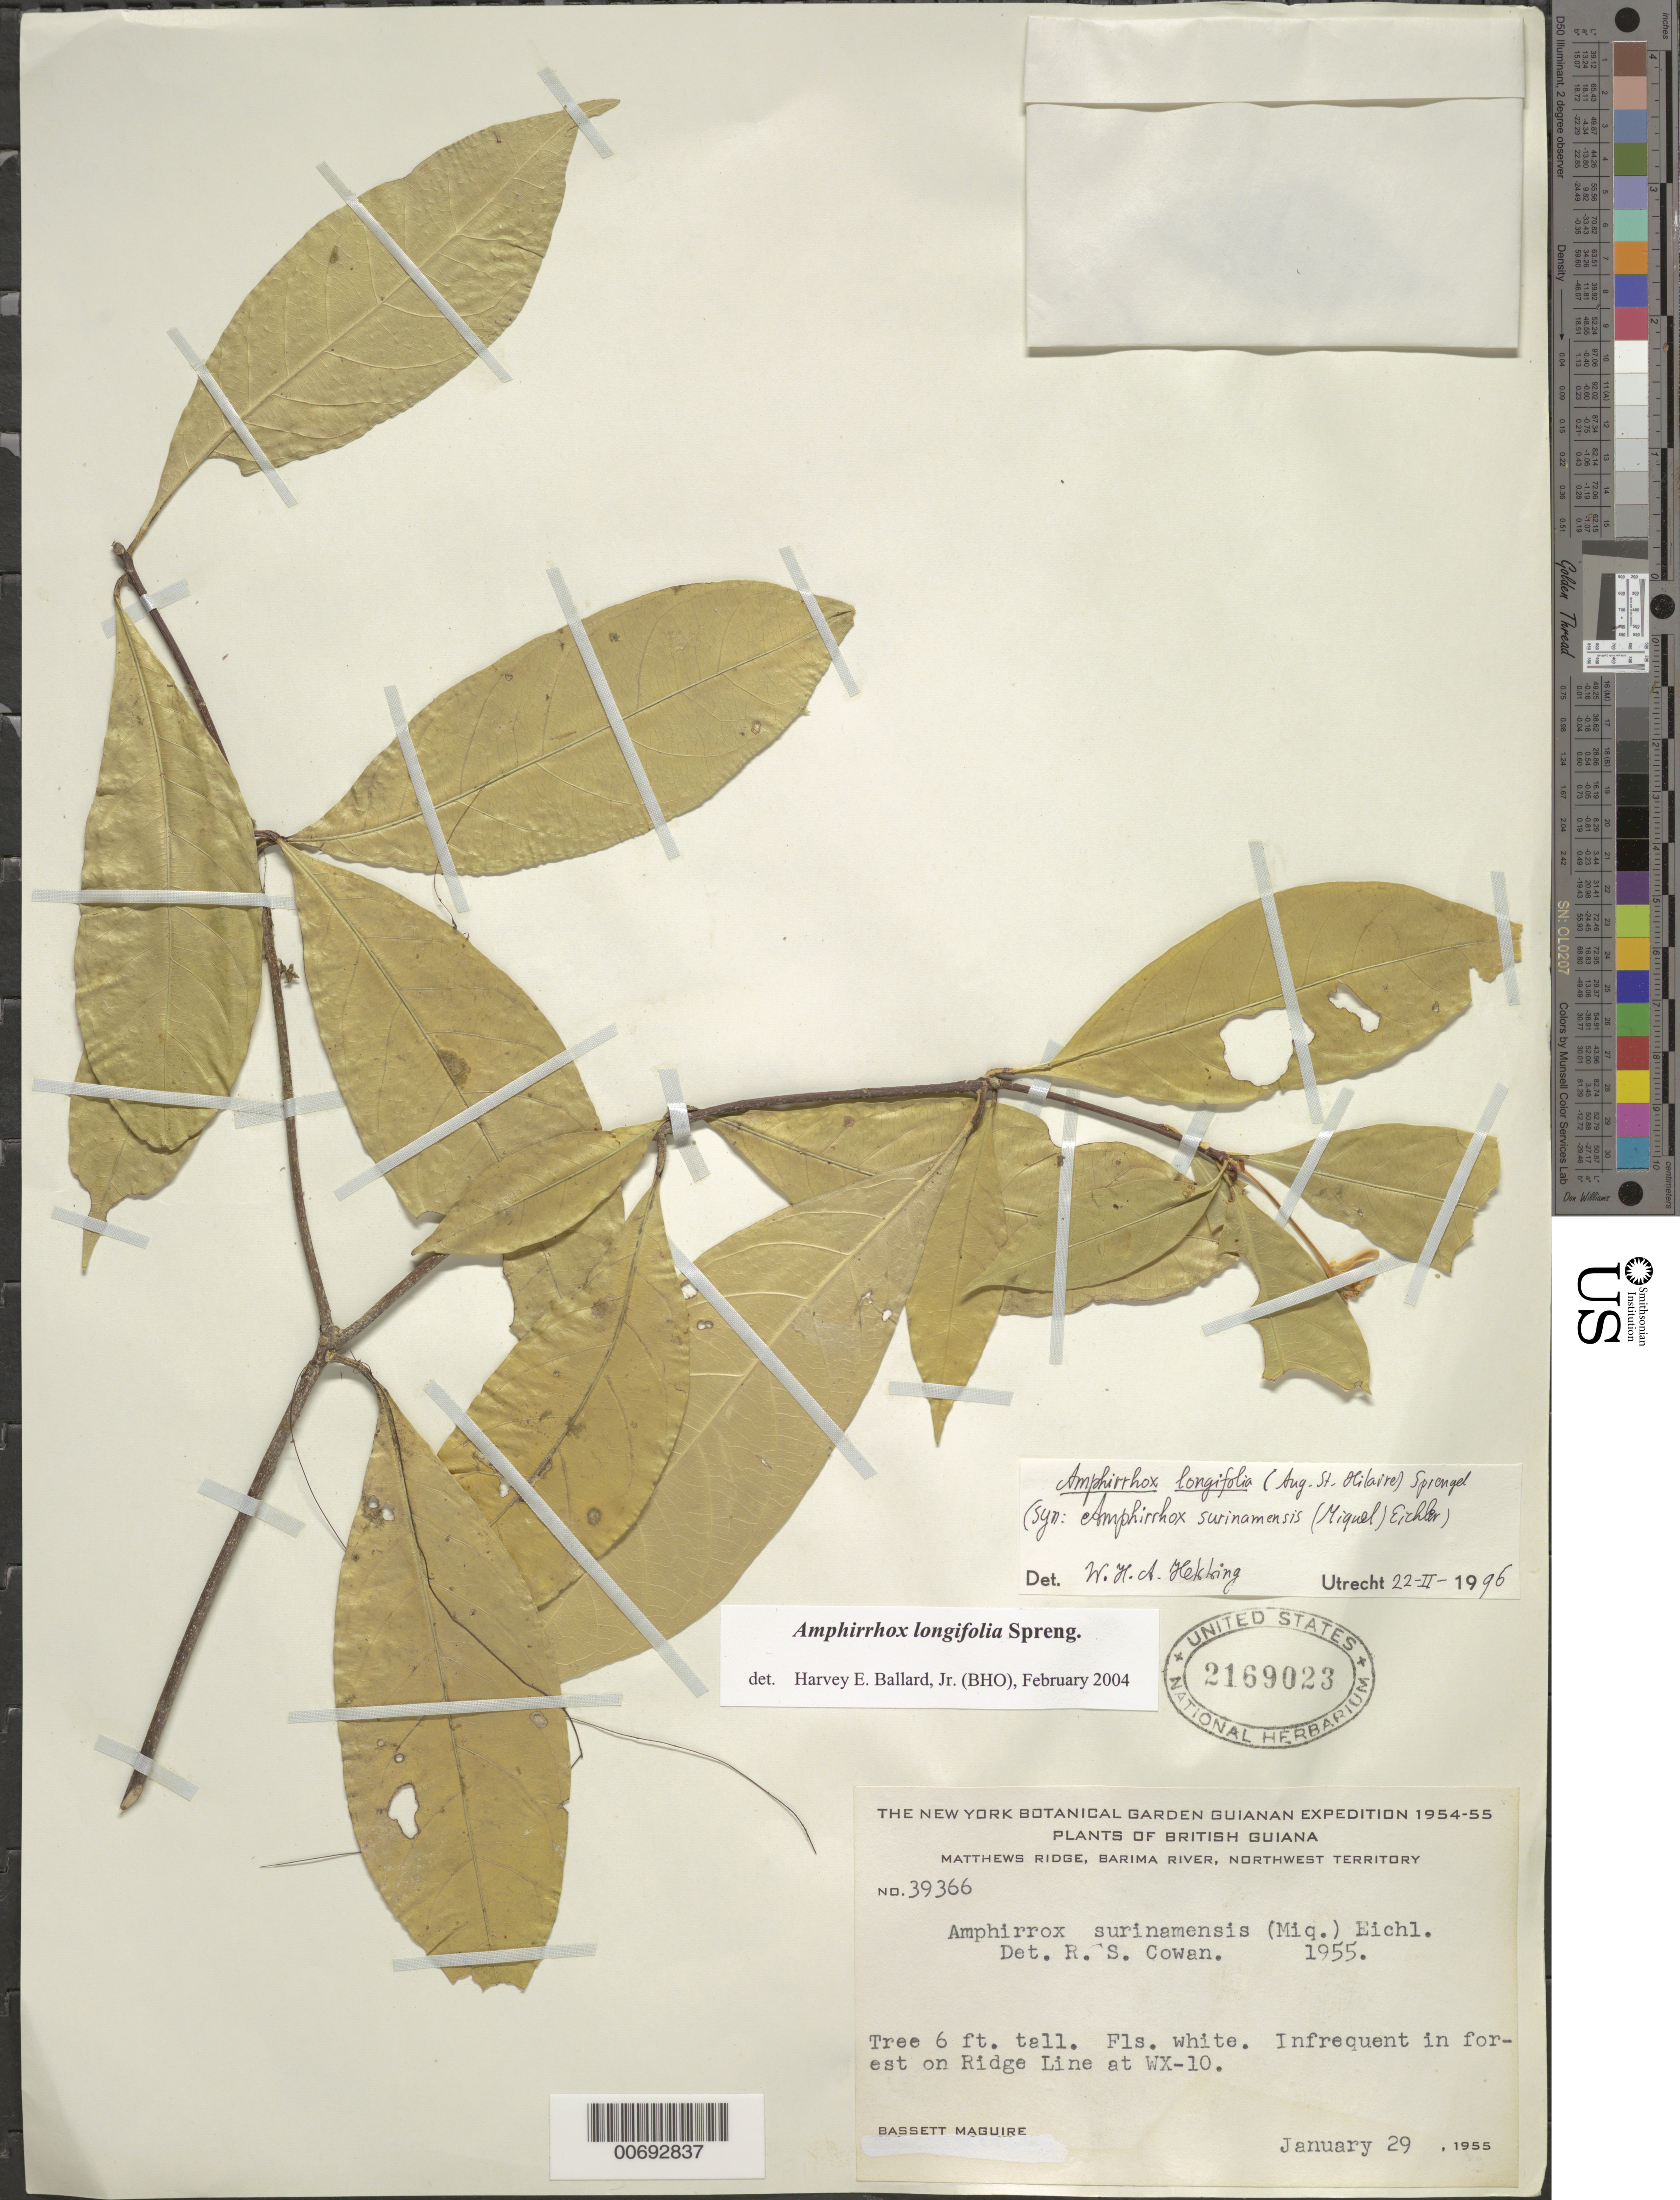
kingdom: Plantae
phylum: Tracheophyta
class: Magnoliopsida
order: Malpighiales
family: Violaceae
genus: Amphirrhox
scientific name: Amphirrhox longifolia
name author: (A. St.-Hil.) Spreng.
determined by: Ballard, Harvey E.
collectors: B. Maguire & R. S. Cowan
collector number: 39366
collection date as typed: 29-Jan-55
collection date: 1955-01-29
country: Guyana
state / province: Barima-Waini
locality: Barima R., Matthews Ridge, Northwest Territory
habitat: Forest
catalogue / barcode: US 2169023